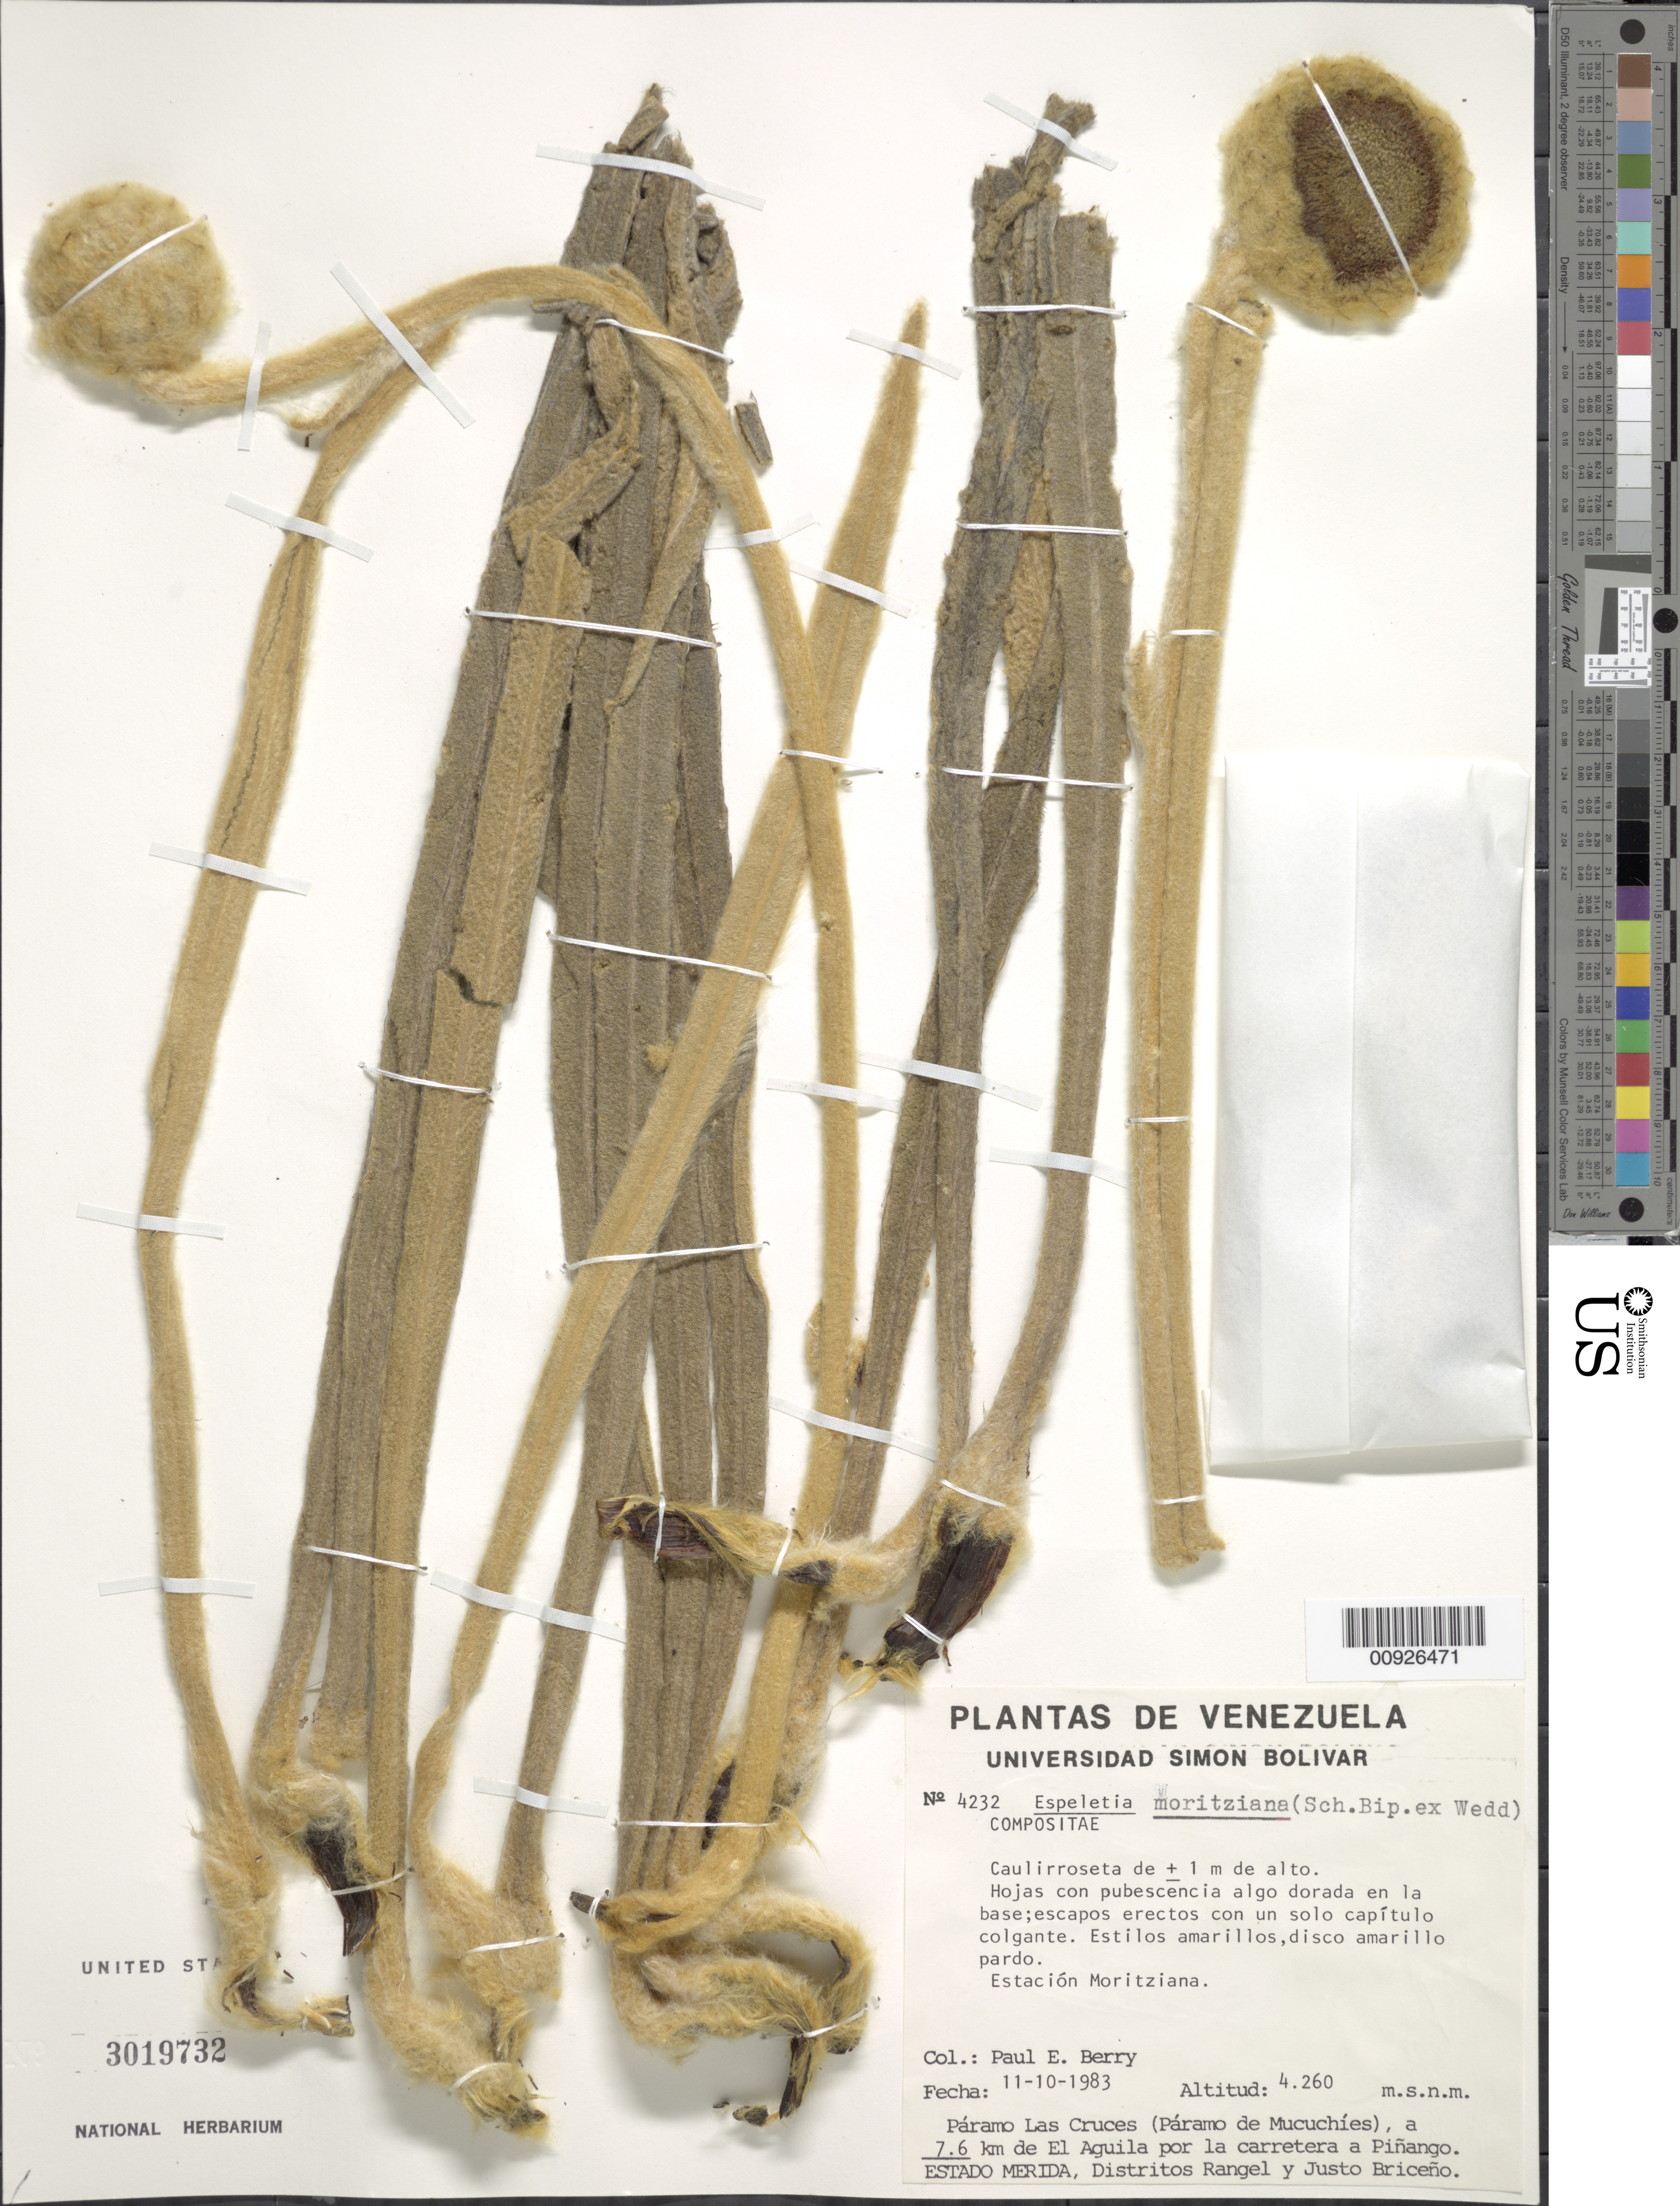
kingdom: Plantae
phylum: Tracheophyta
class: Magnoliopsida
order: Asterales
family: Asteraceae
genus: Coespeletia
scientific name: Coespeletia moritziana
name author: (Sch. Bip. ex Wedd.) Cuatrec.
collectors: P. E. Berry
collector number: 4232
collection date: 1983-10-11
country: Venezuela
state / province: Mérida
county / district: Rangel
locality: Páramo Las Cruces (Páramo de Mucuchíes). A 7.6 km de El Águila, por la carretera a Piñango. Estación moritziana. Cerca de la frontera entre Rangel y Justo Briceño.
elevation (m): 4260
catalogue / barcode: US 3019732